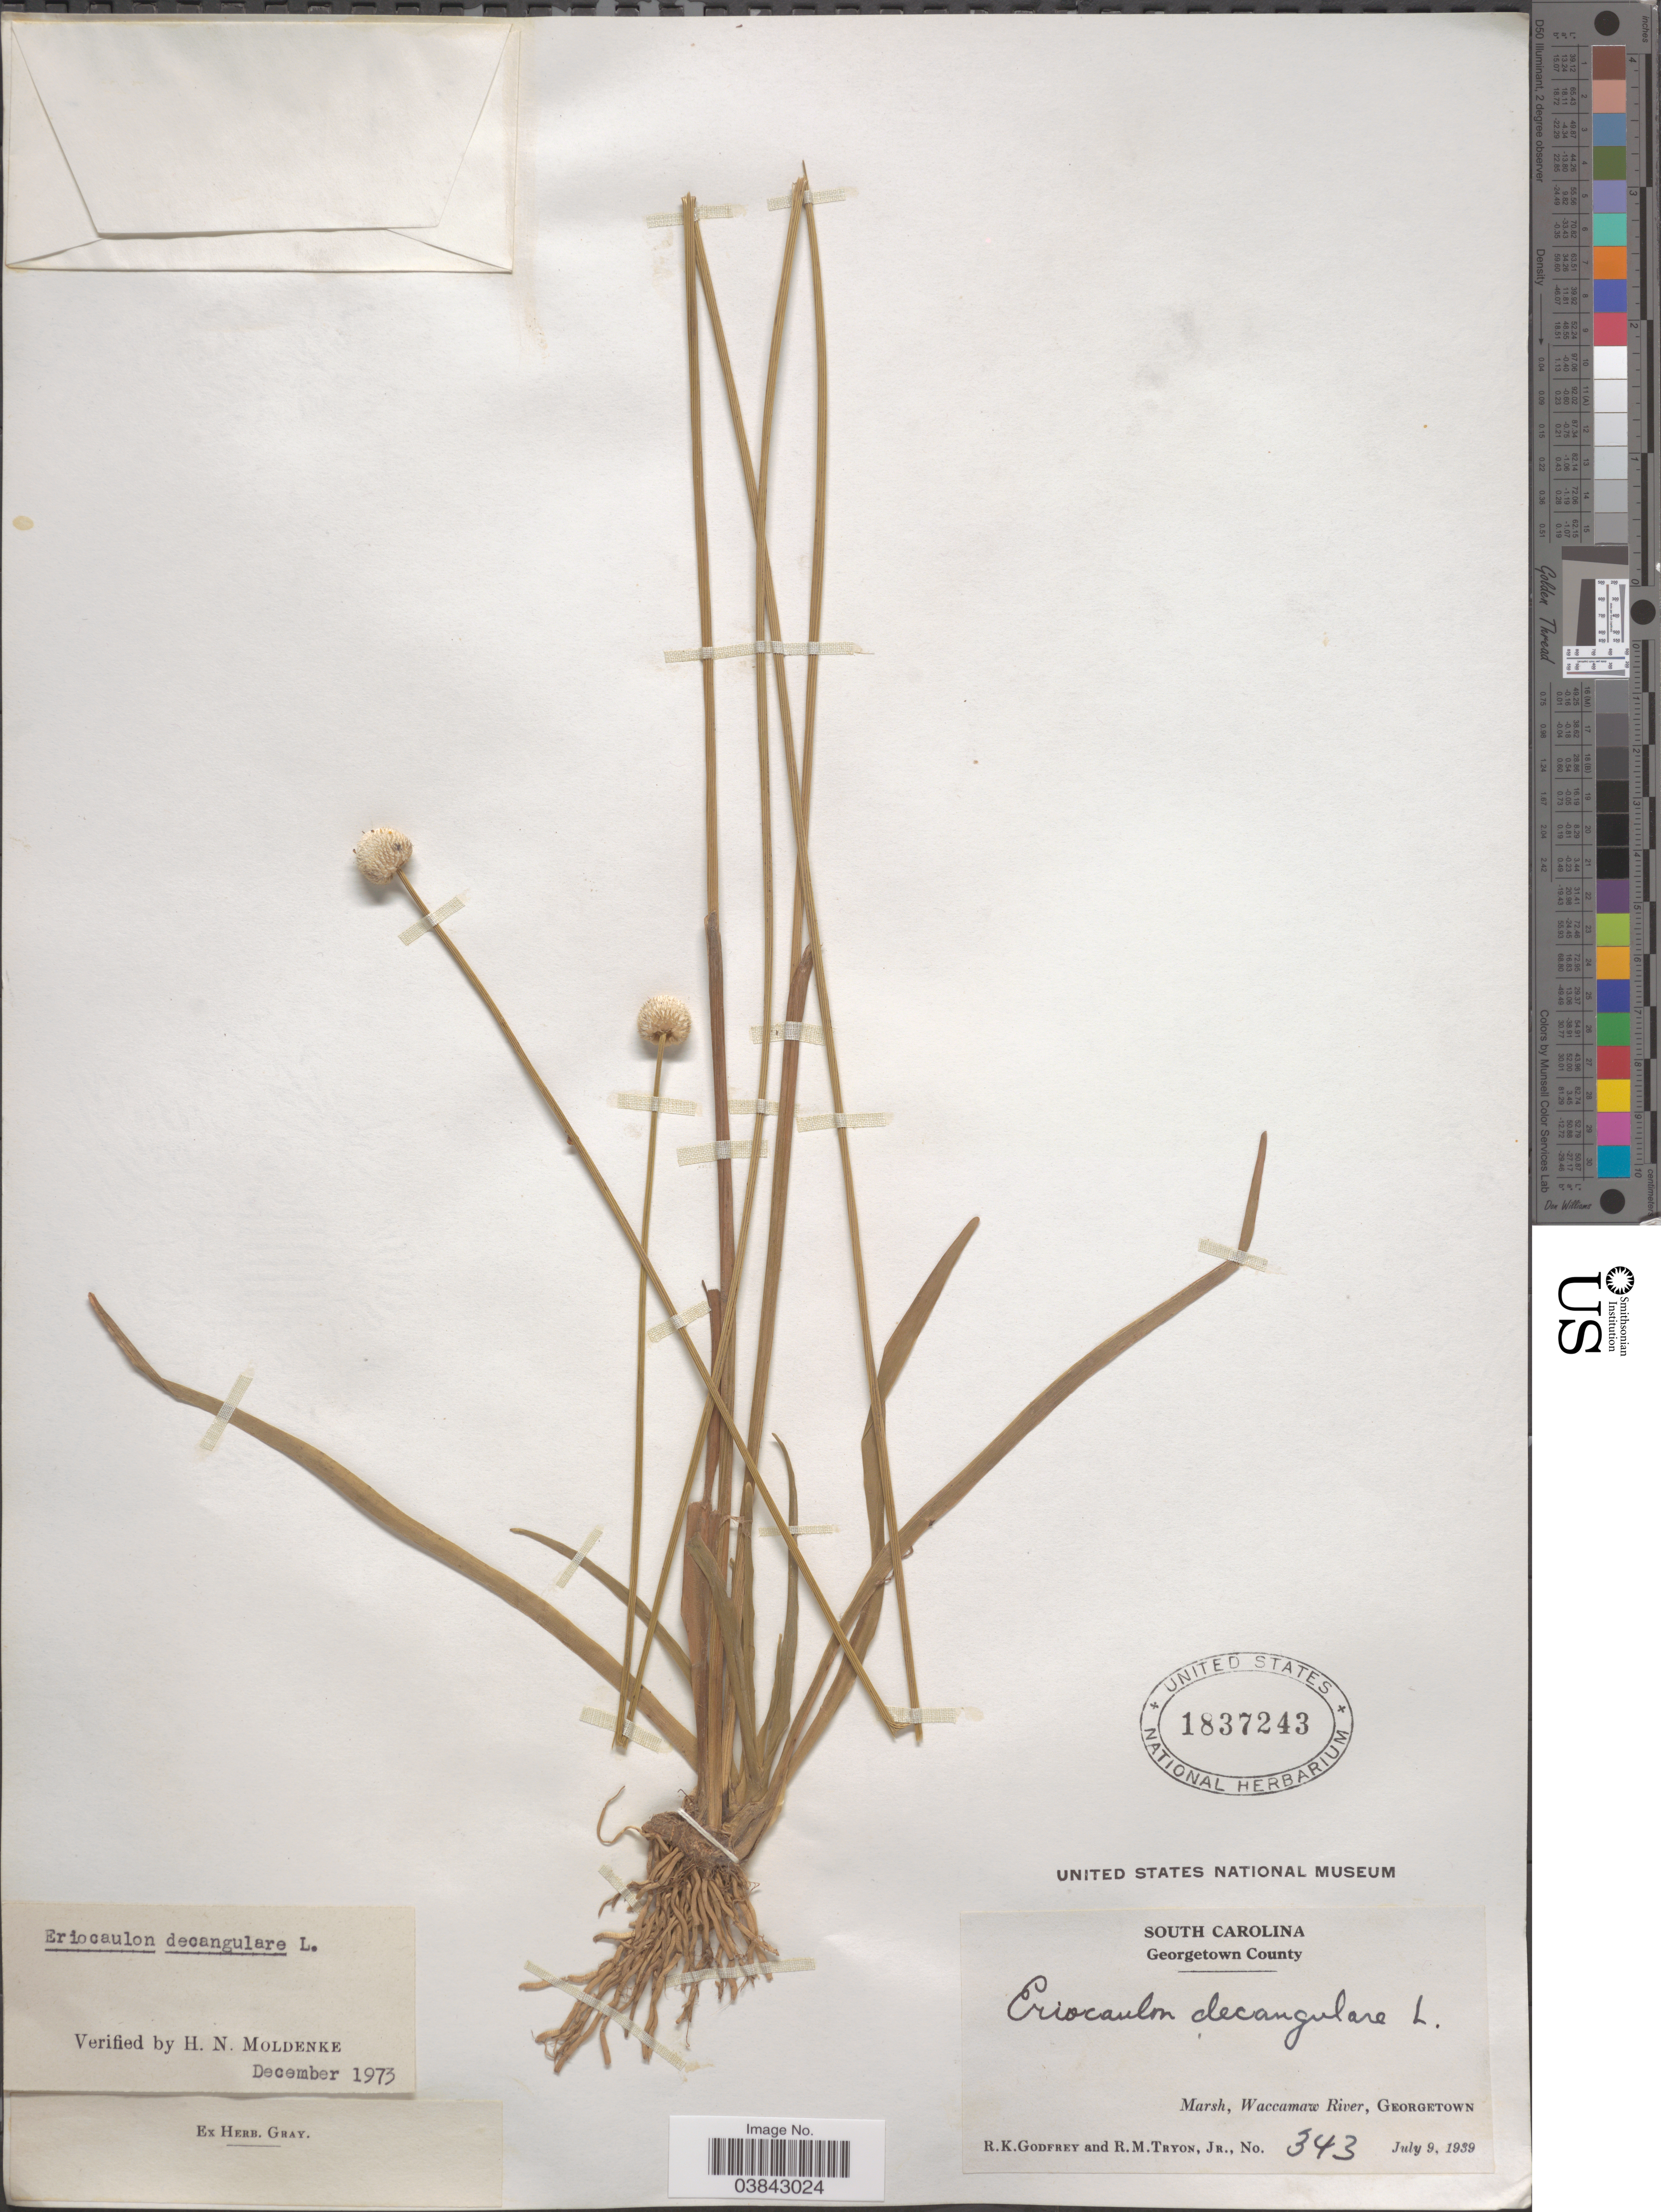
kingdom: Plantae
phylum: Tracheophyta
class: Liliopsida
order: Poales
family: Eriocaulaceae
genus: Eriocaulon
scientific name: Eriocaulon decangulare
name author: L.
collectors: R. K. Godfrey & R. Tryon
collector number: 343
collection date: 1939-07-09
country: United States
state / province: South Carolina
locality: Georgetown County. Waccamaw River, Georgetown.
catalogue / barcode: US 1837243